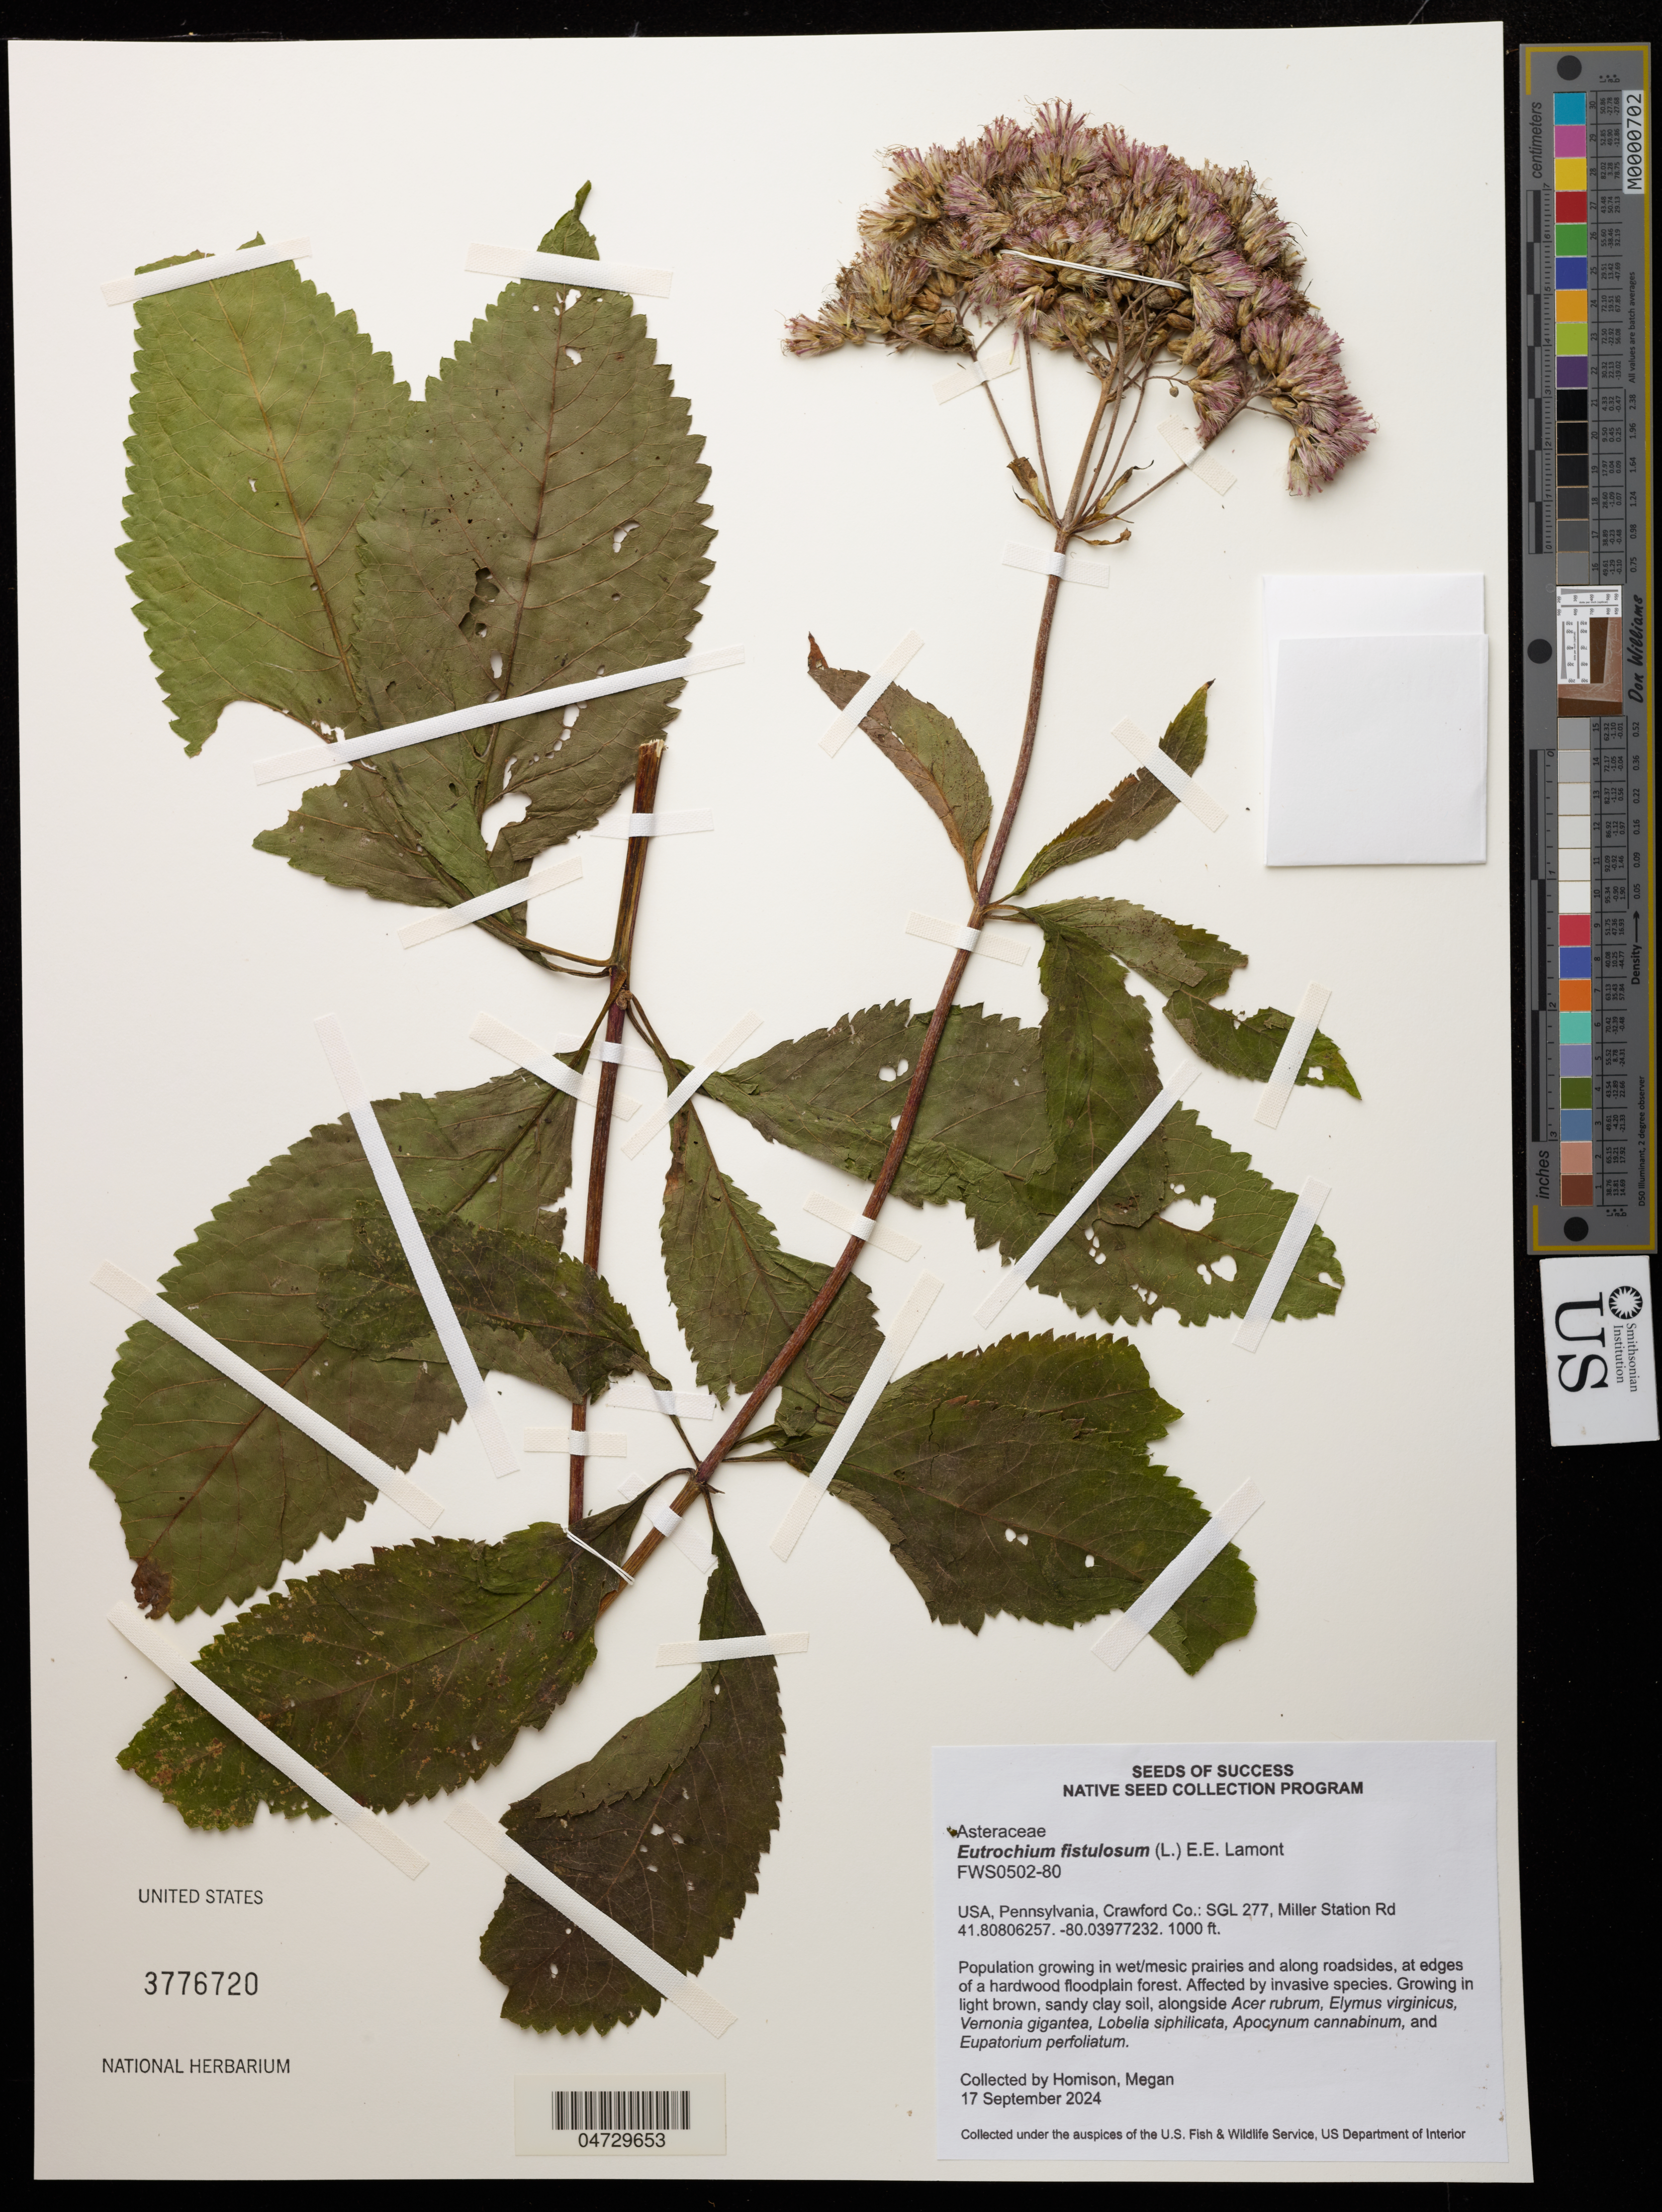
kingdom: Plantae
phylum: Tracheophyta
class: Magnoliopsida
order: Asterales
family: Asteraceae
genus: Eutrochium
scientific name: Eutrochium fistulosum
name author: (Barratt) E.E. Lamont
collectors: M. Homison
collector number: FWS0502-80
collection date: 2024-09-17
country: United States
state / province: Pennsylvania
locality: Crawford Co .: SGL 277, Miller Station Rd.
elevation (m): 305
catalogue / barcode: US 3776720